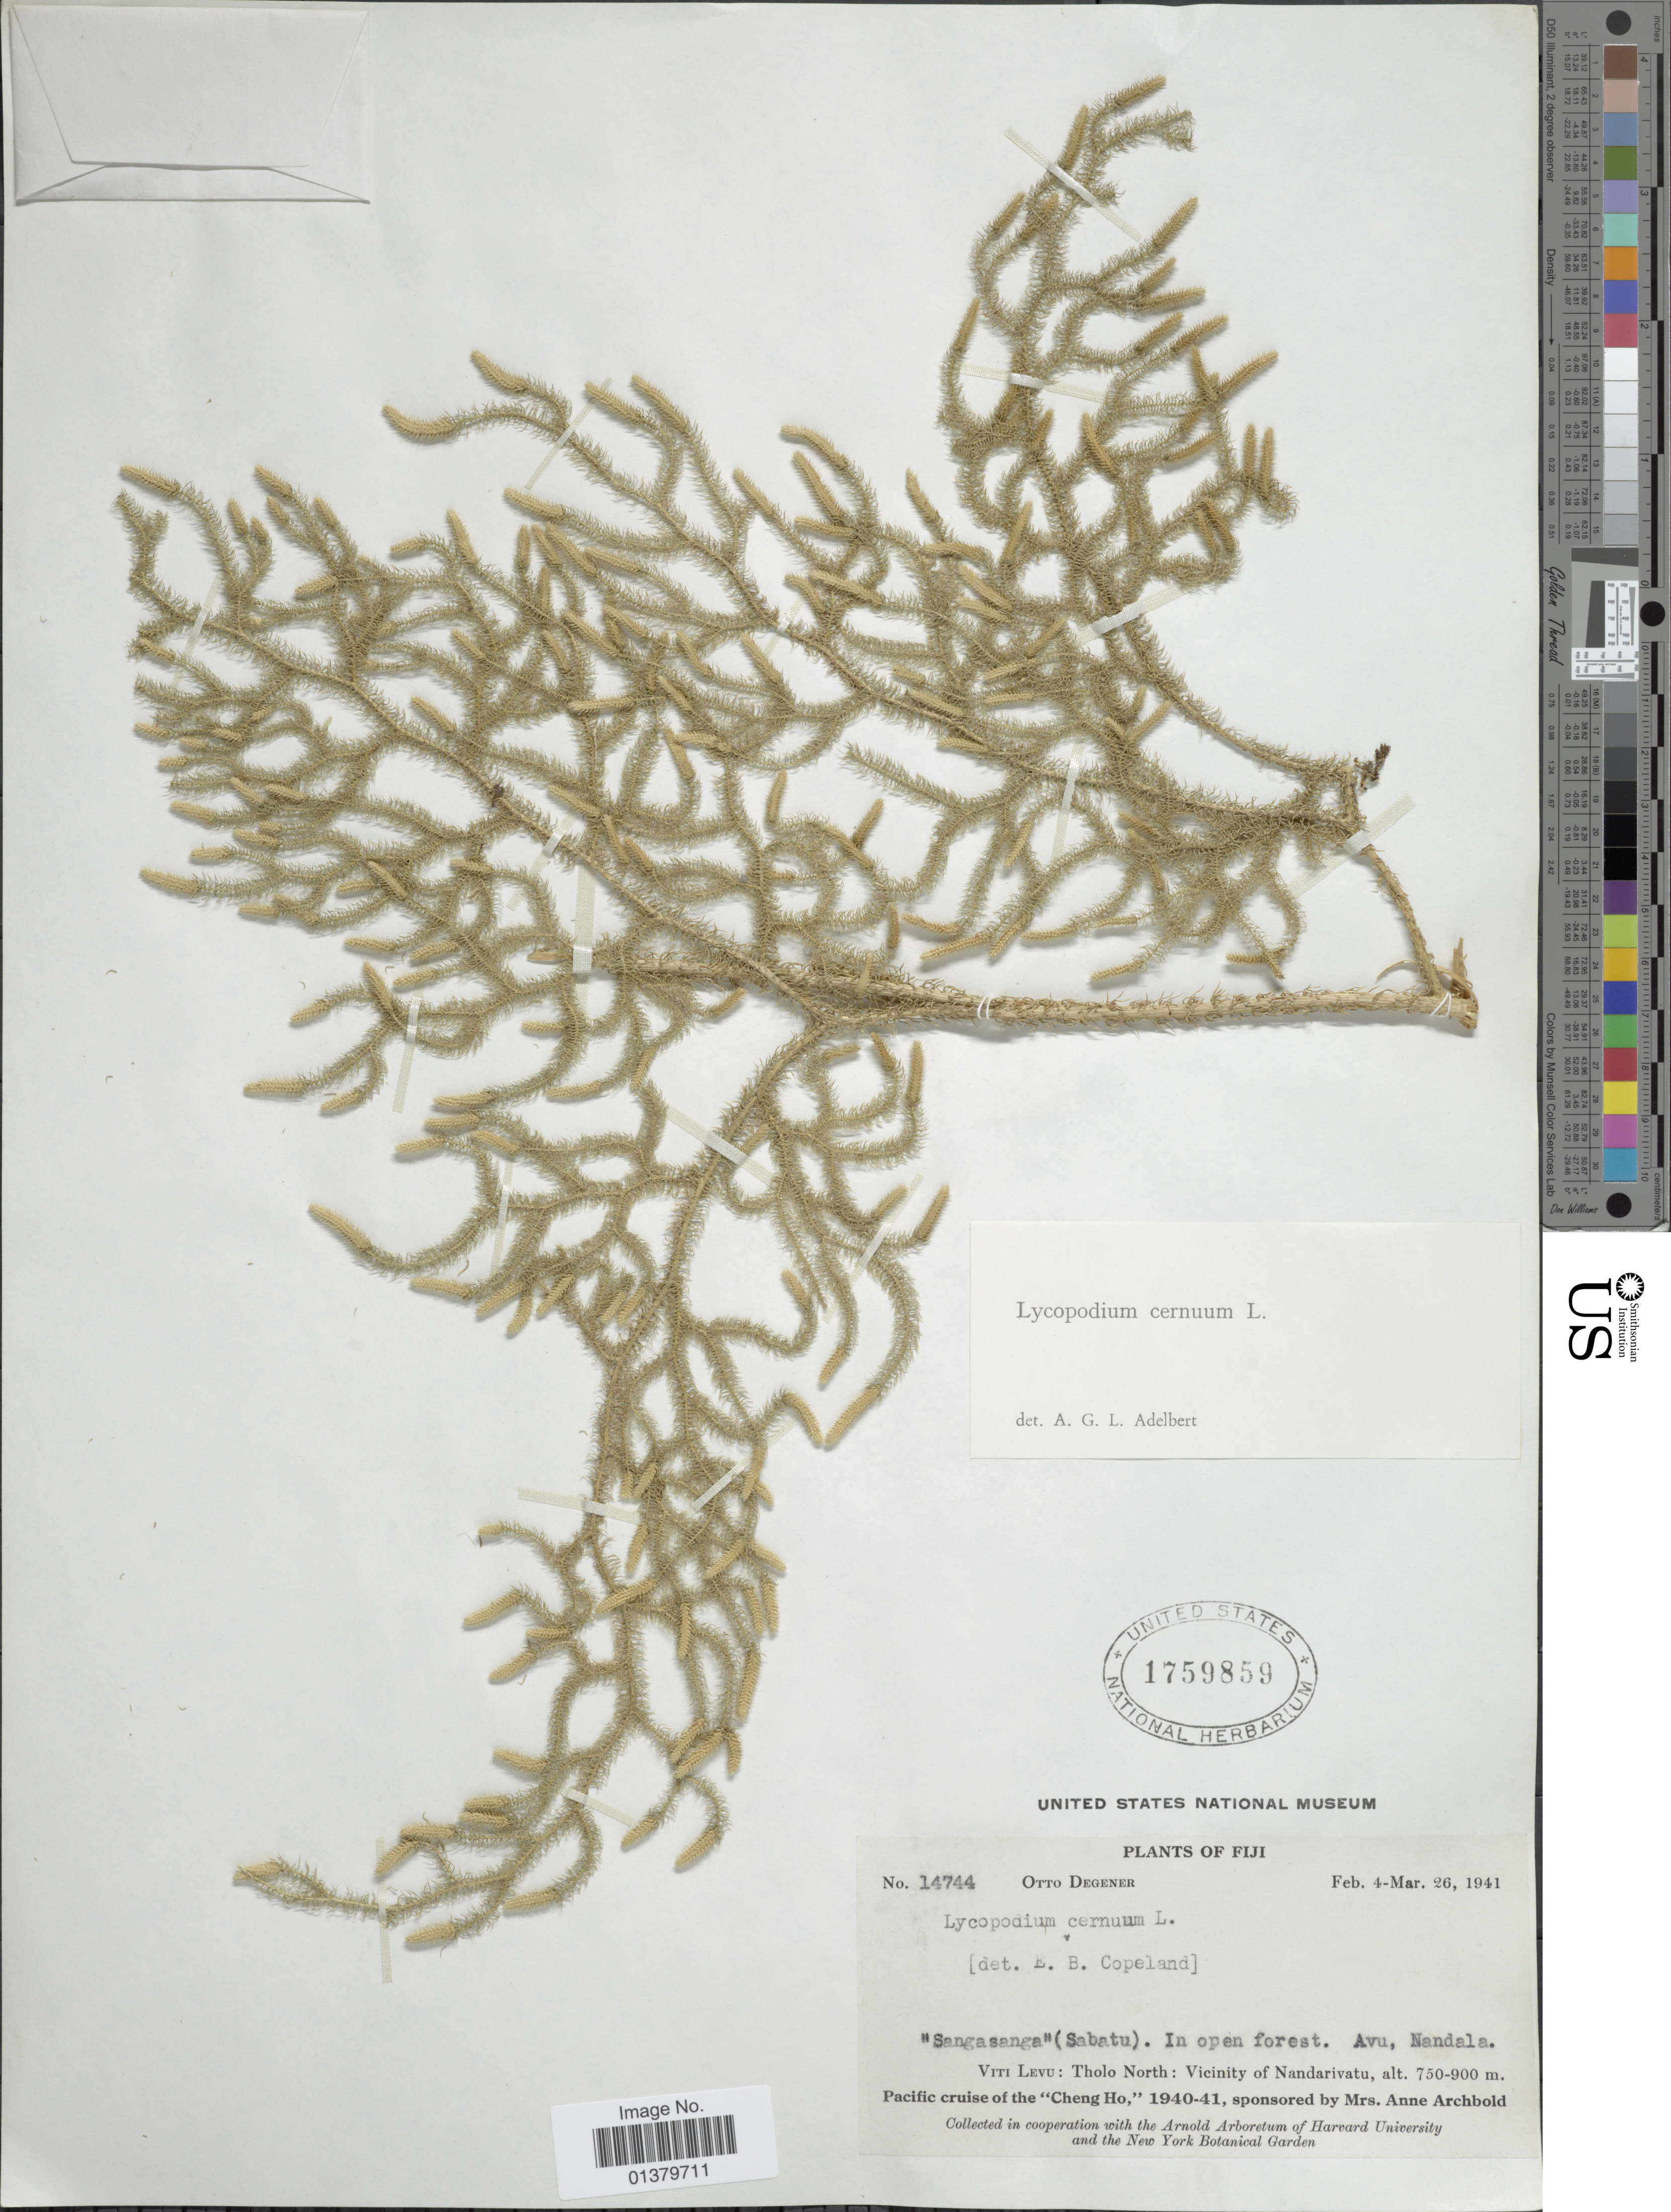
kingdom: Plantae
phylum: Tracheophyta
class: Lycopodiopsida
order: Lycopodiales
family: Lycopodiaceae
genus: Palhinhaea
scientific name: Palhinhaea cernua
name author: (L.) Vasc. & Franco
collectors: O. Degener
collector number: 14744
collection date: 1941-02-04/1941-03-26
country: Fiji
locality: Avu, Nadala, Viti Levu: Tholo North: Vicinity of Nandarivatu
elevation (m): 750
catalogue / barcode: US 1759859